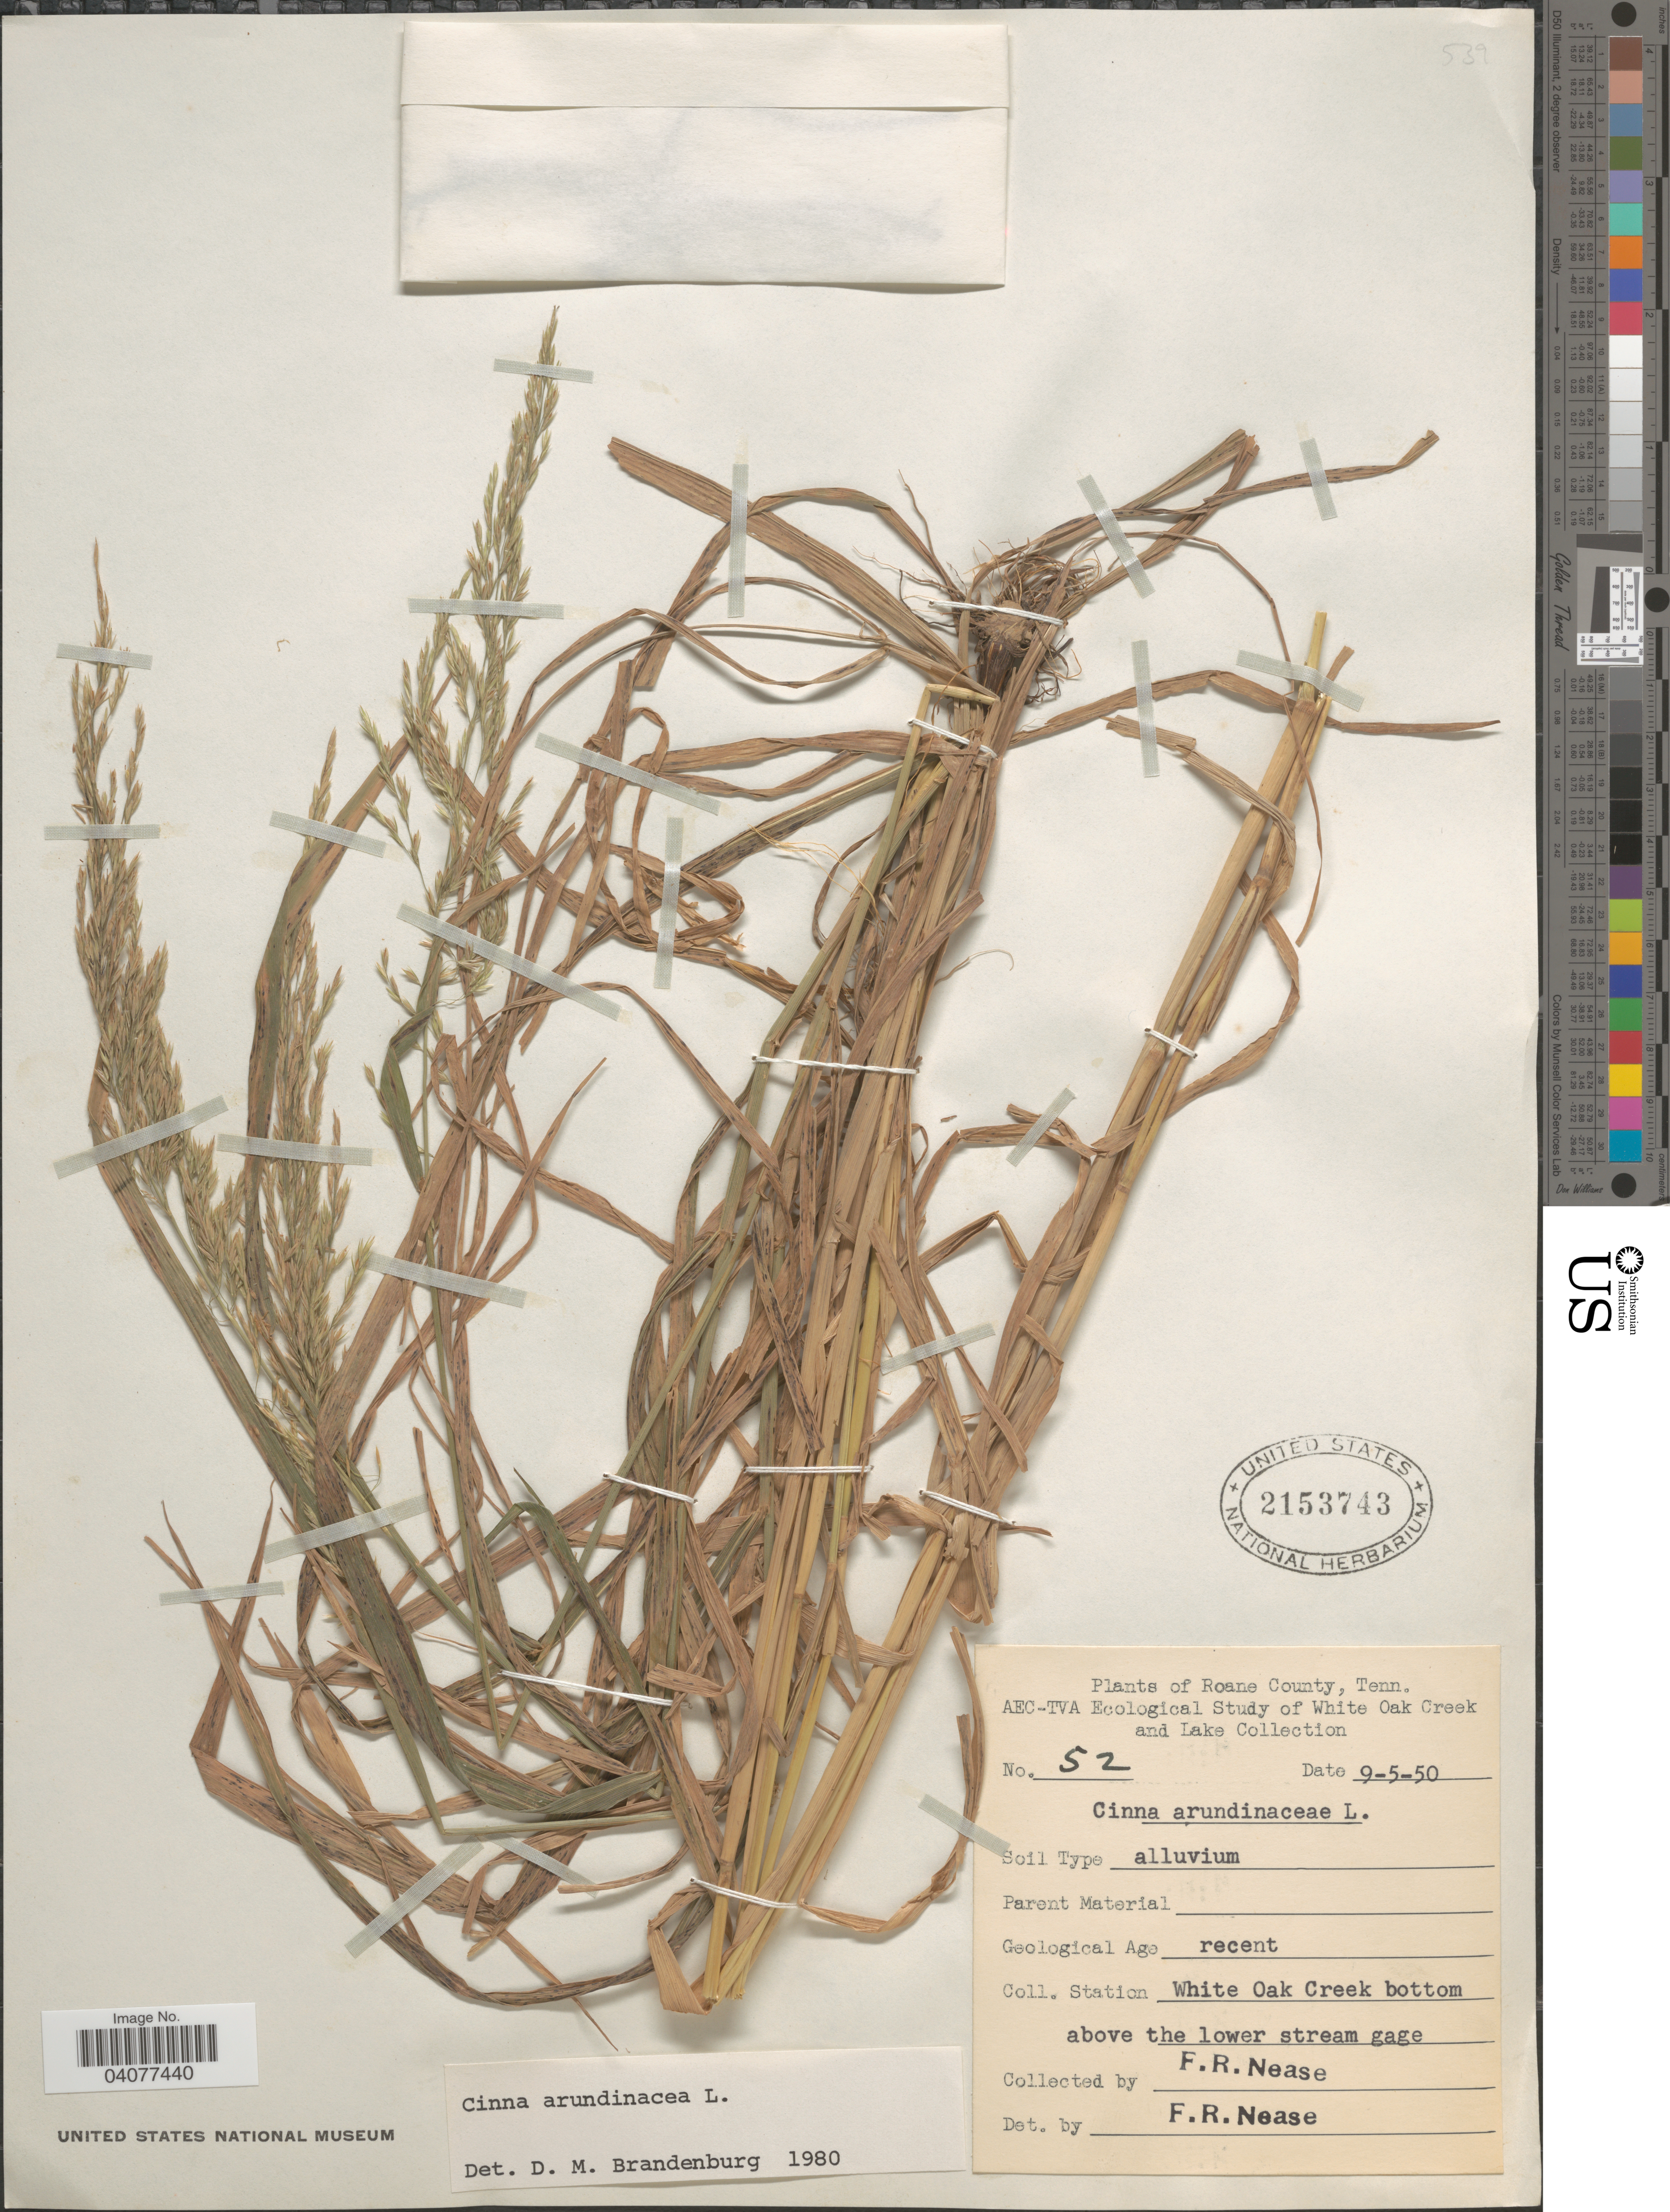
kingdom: Plantae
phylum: Tracheophyta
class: Liliopsida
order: Poales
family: Poaceae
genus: Cinna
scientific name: Cinna arundinacea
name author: L.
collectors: F. Nease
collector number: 52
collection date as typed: Transcribed d/m/y: 5/9/50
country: United States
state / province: Tennessee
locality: Roane County. AEC-TVA Ecological Study of White Oak Creek and Lake Collection. White Oak Creek bottom above the lower stream gage.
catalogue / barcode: US 2153743